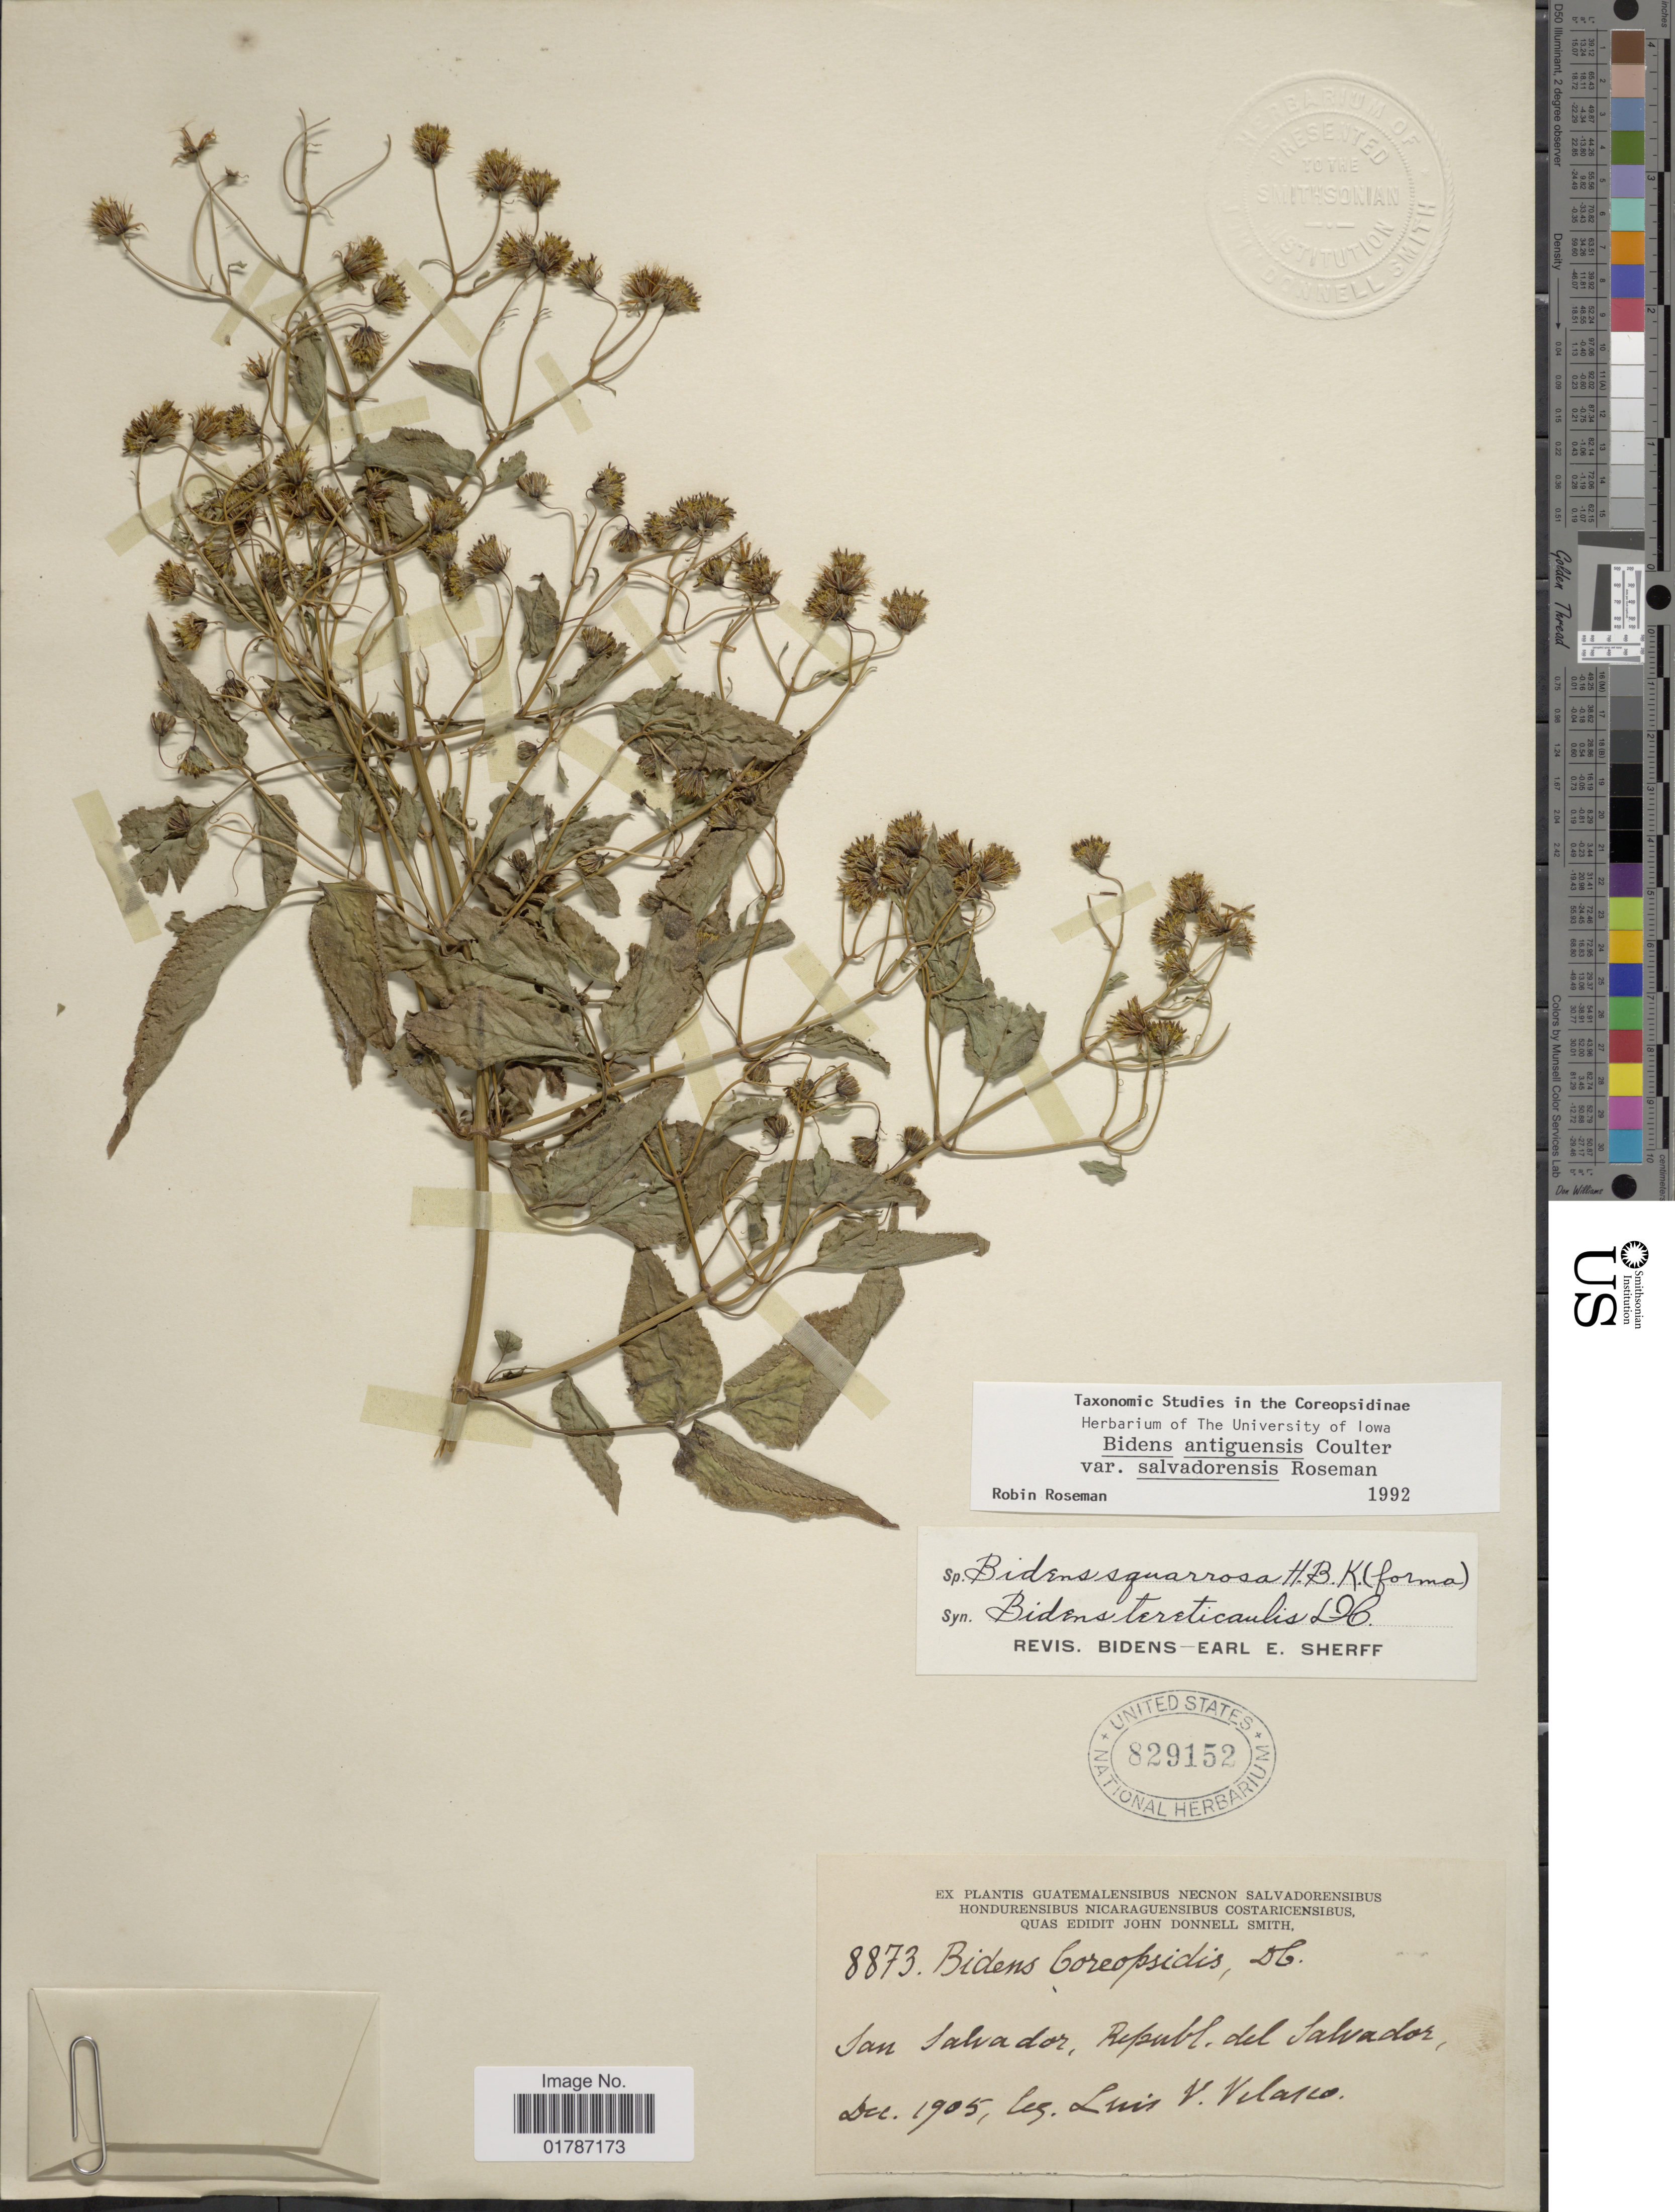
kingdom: Plantae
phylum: Tracheophyta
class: Magnoliopsida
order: Asterales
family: Asteraceae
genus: Bidens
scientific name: Bidens antiguensis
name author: J.M. Coult.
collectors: L. Velasco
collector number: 8873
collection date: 1905-12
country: El Salvador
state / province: San Salvador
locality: San Salvador, Republ., del Salvador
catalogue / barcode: US 829152